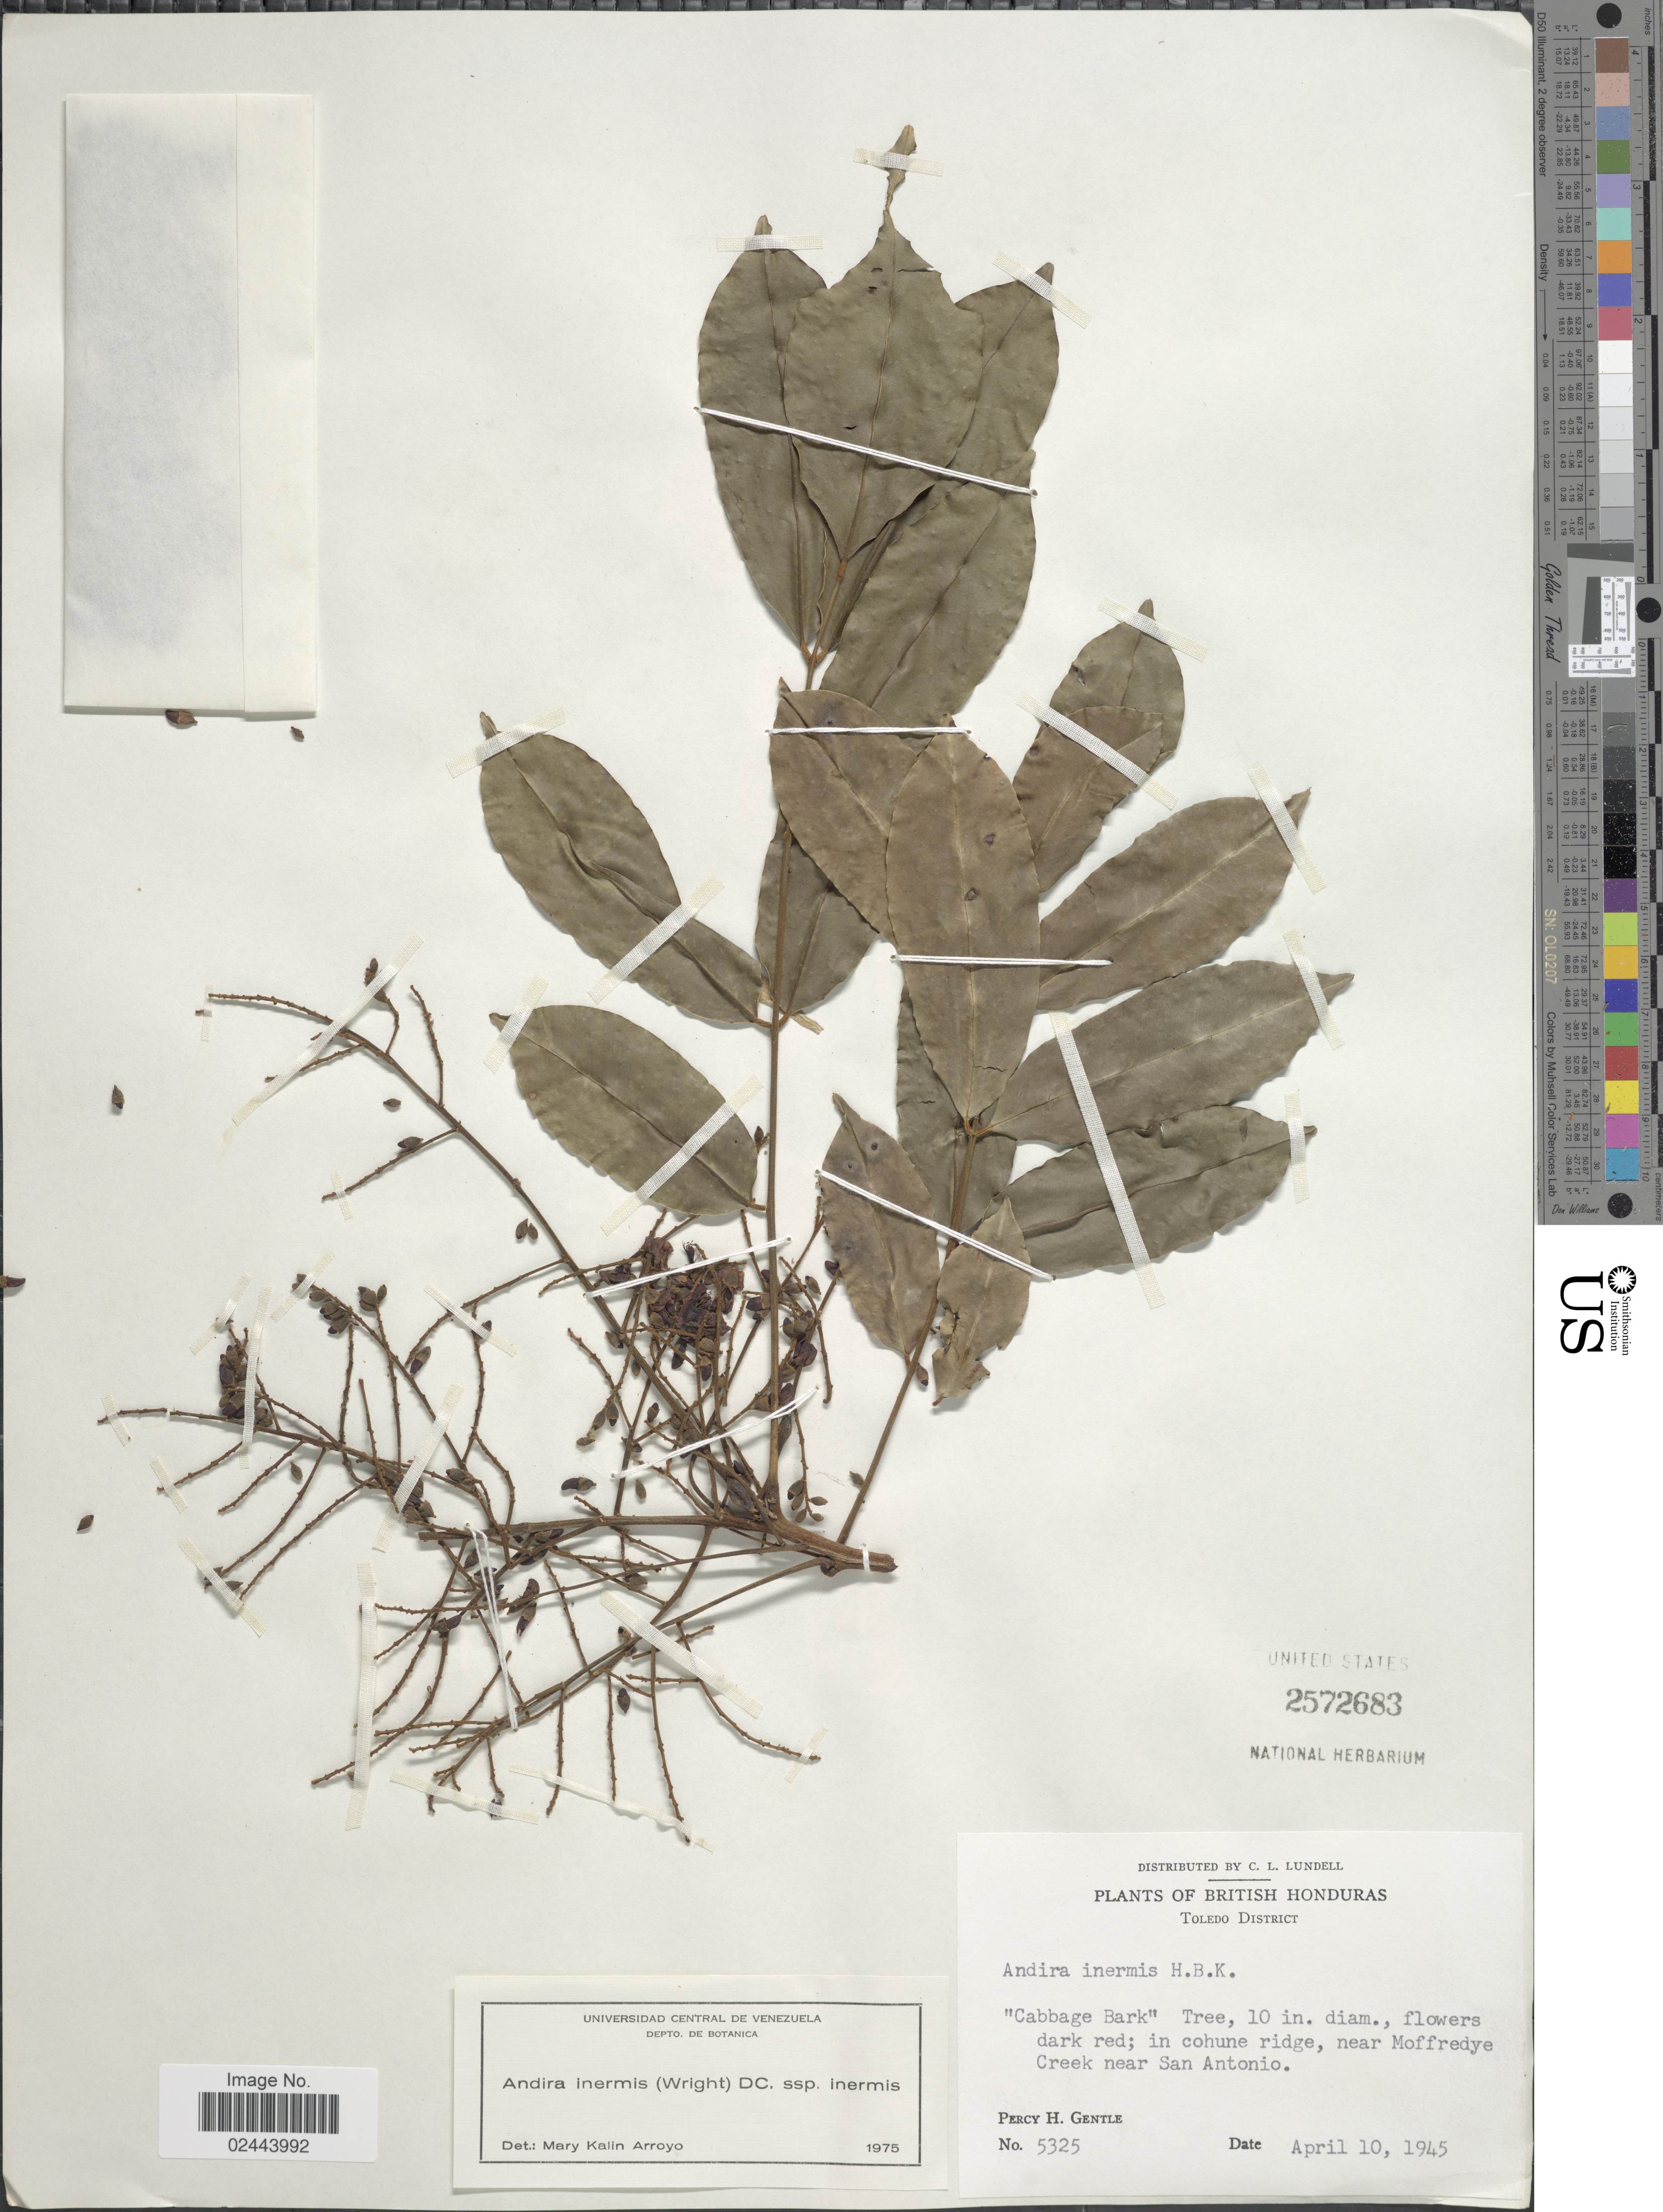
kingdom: Plantae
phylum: Tracheophyta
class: Magnoliopsida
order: Fabales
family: Fabaceae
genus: Andira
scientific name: Andira inermis subsp. inermis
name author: (W. Wright) Kunth ex DC.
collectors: P. H. Gentle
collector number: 5325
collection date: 1945-04-10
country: Belize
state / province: Toledo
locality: British Honduras, Toledo District, in cohune ridge, near Moffredye Creek near San Antonio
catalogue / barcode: US 2572683